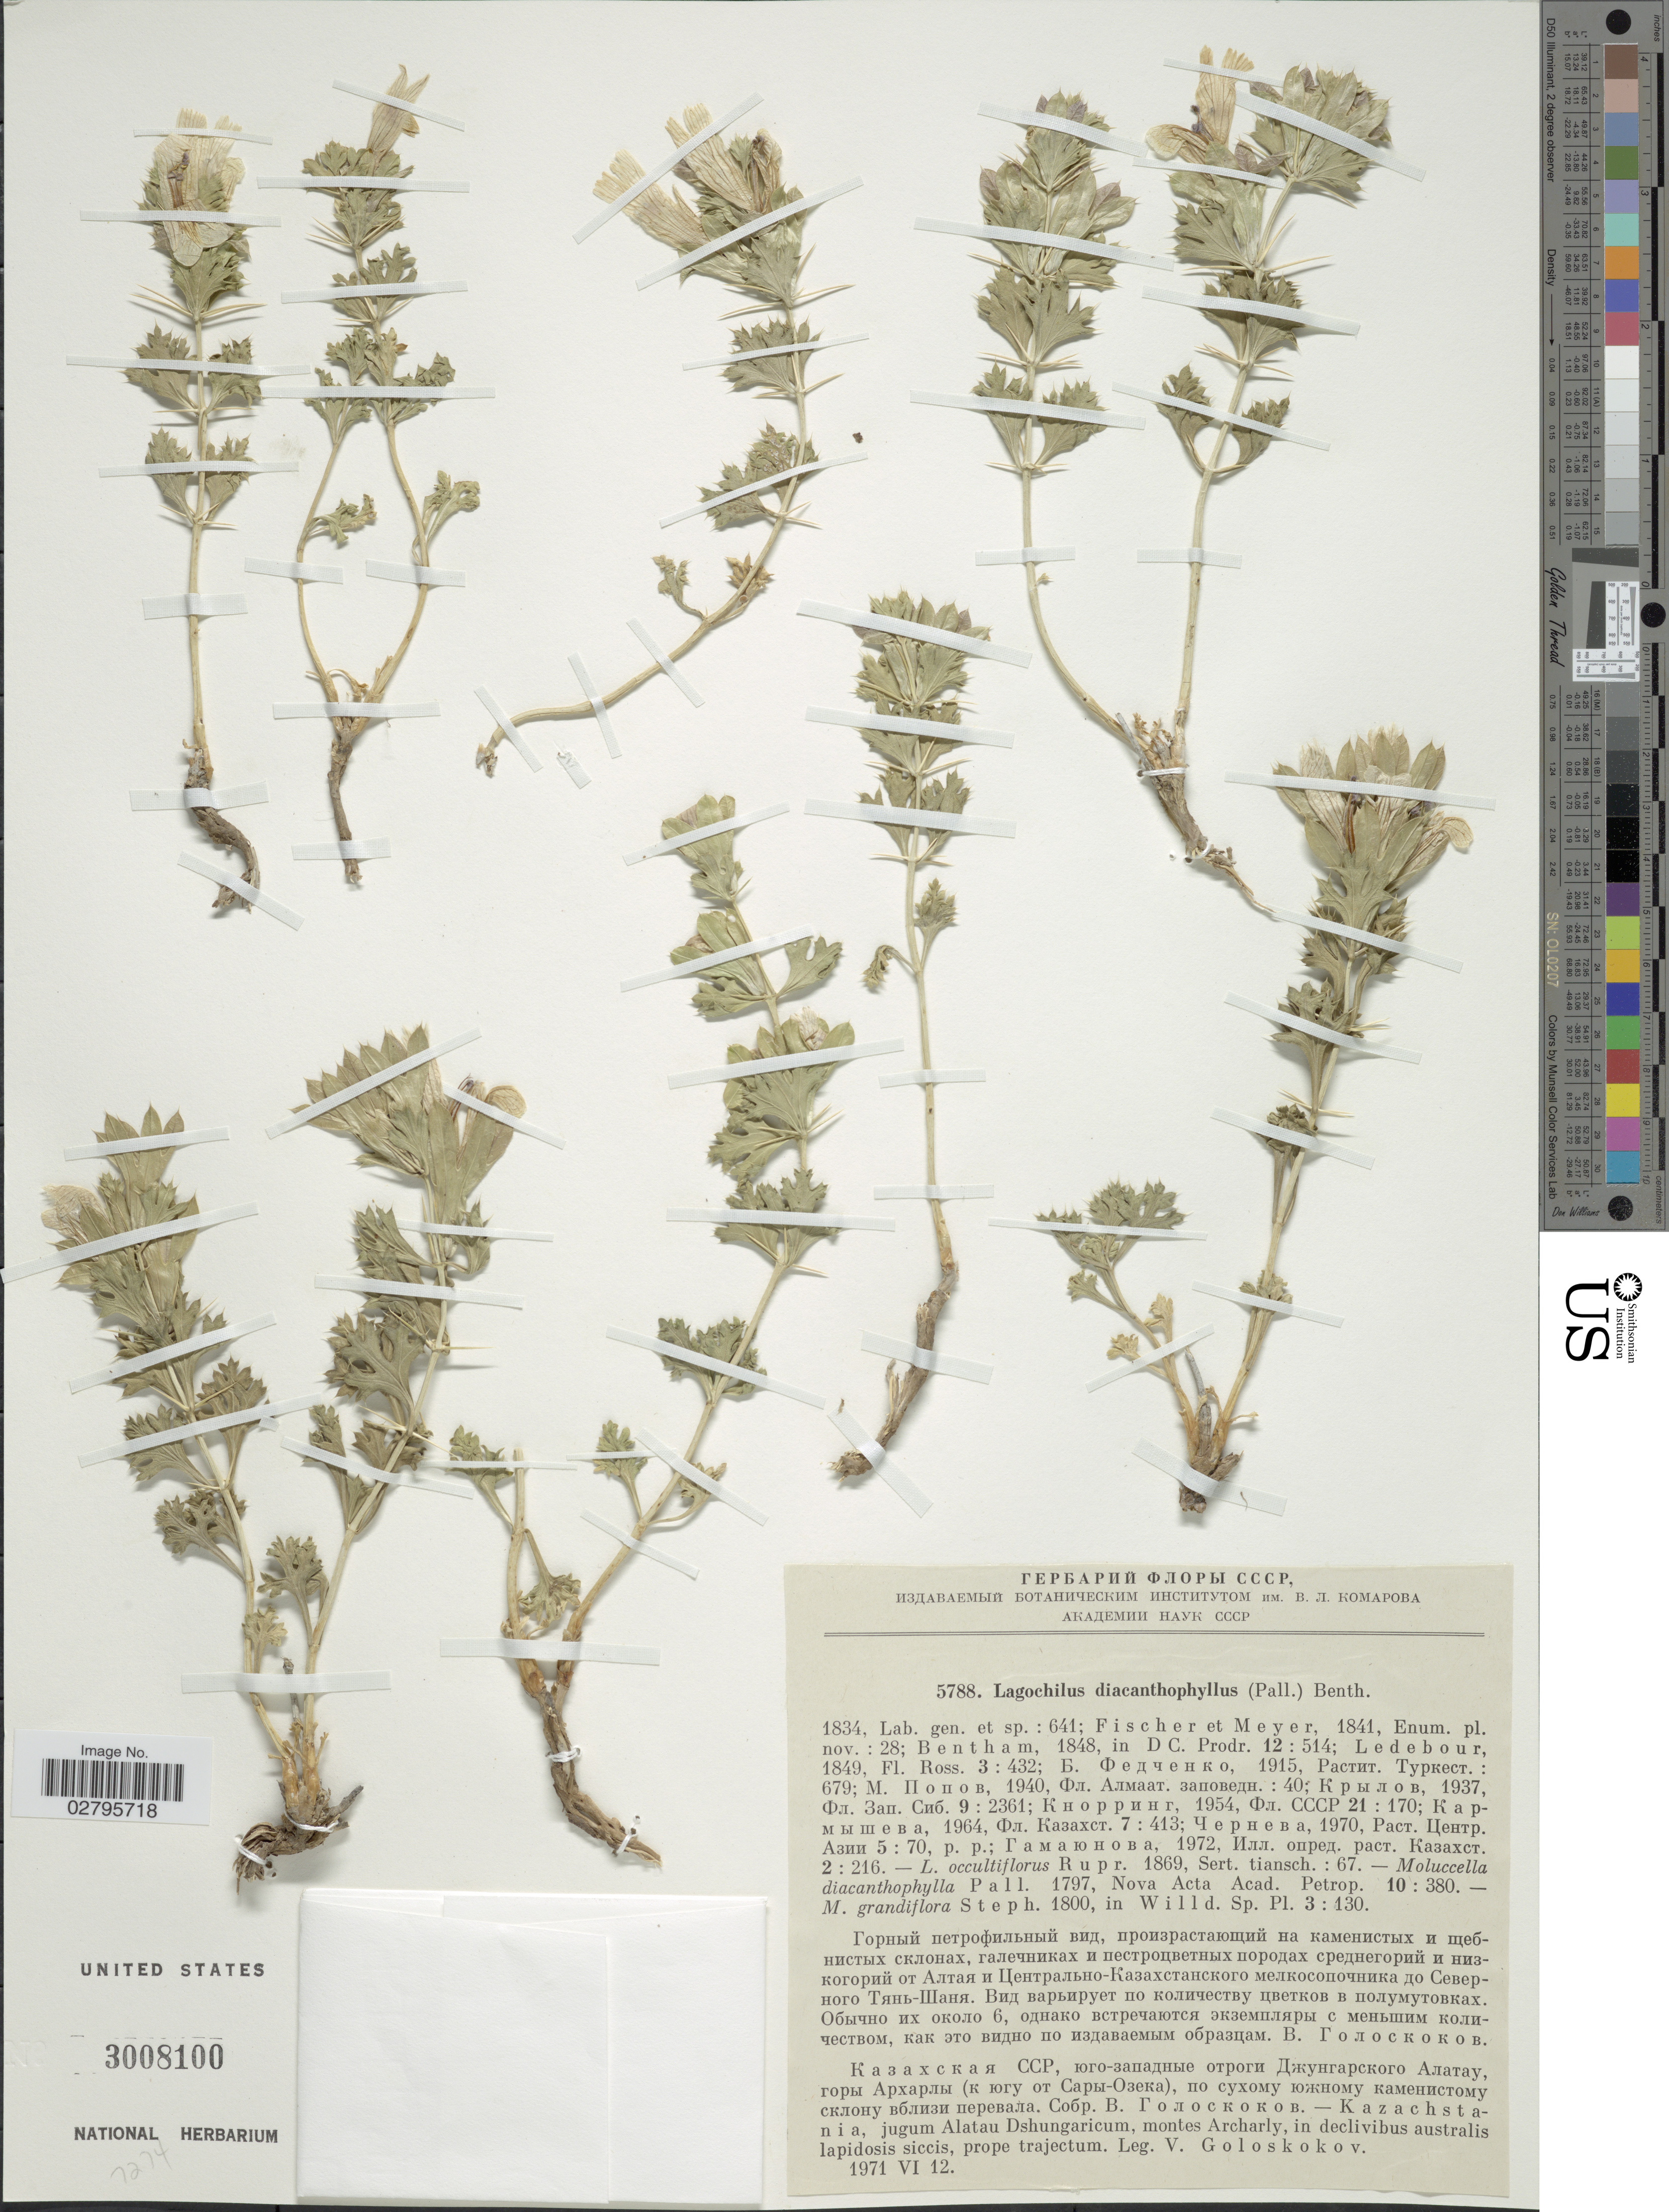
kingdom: Plantae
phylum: Tracheophyta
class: Magnoliopsida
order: Lamiales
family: Lamiaceae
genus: Lagochilus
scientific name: Lagochilus diacanthophyllus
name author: (Pall.) Benth.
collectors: V. P. Goloskokov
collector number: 5788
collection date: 1971-06-12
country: Kazakhstan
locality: Kazachstania, jugum Alatau Dshungaricum, montes Archarly, in declivibus australis lapidosis siccis, prope trajectum.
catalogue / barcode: US 3008100